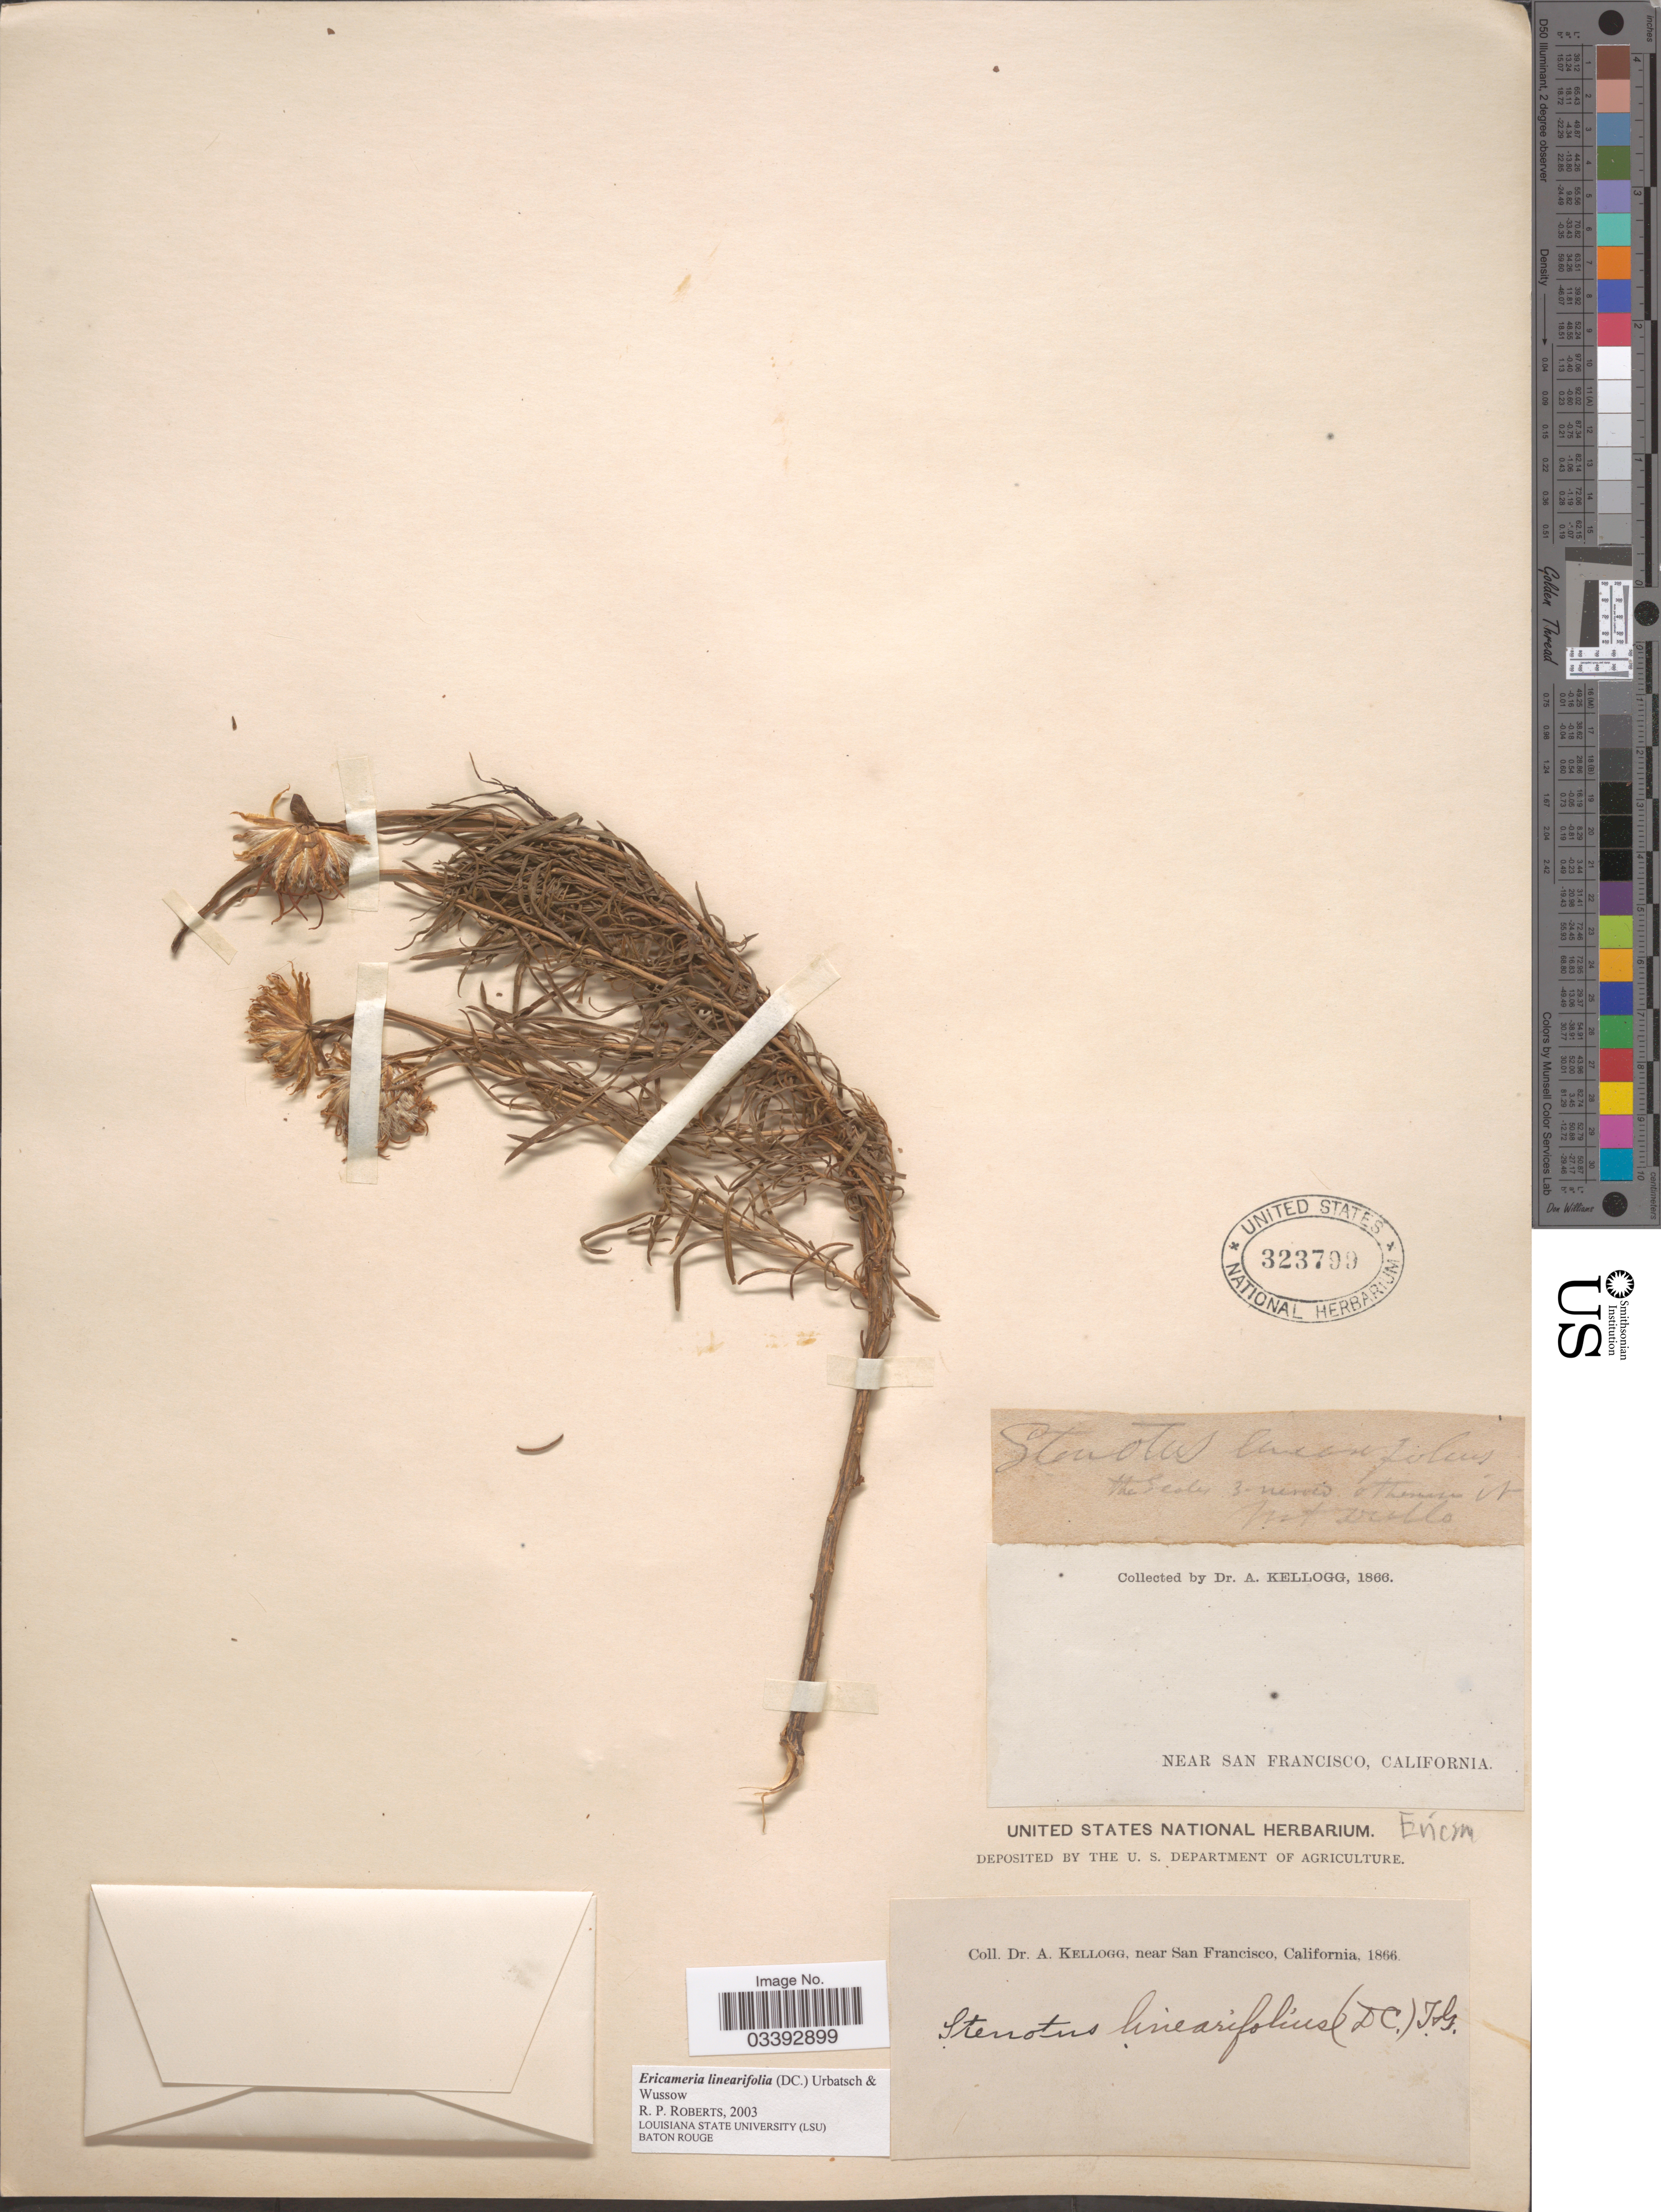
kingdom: Plantae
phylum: Tracheophyta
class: Magnoliopsida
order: Asterales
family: Asteraceae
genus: Ericameria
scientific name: Ericameria linearifolia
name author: (DC.) Urbatsch & Wussow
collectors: A. Kellogg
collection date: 1866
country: United States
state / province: California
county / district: San Francisco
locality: Near San Francisco.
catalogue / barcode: US 323799